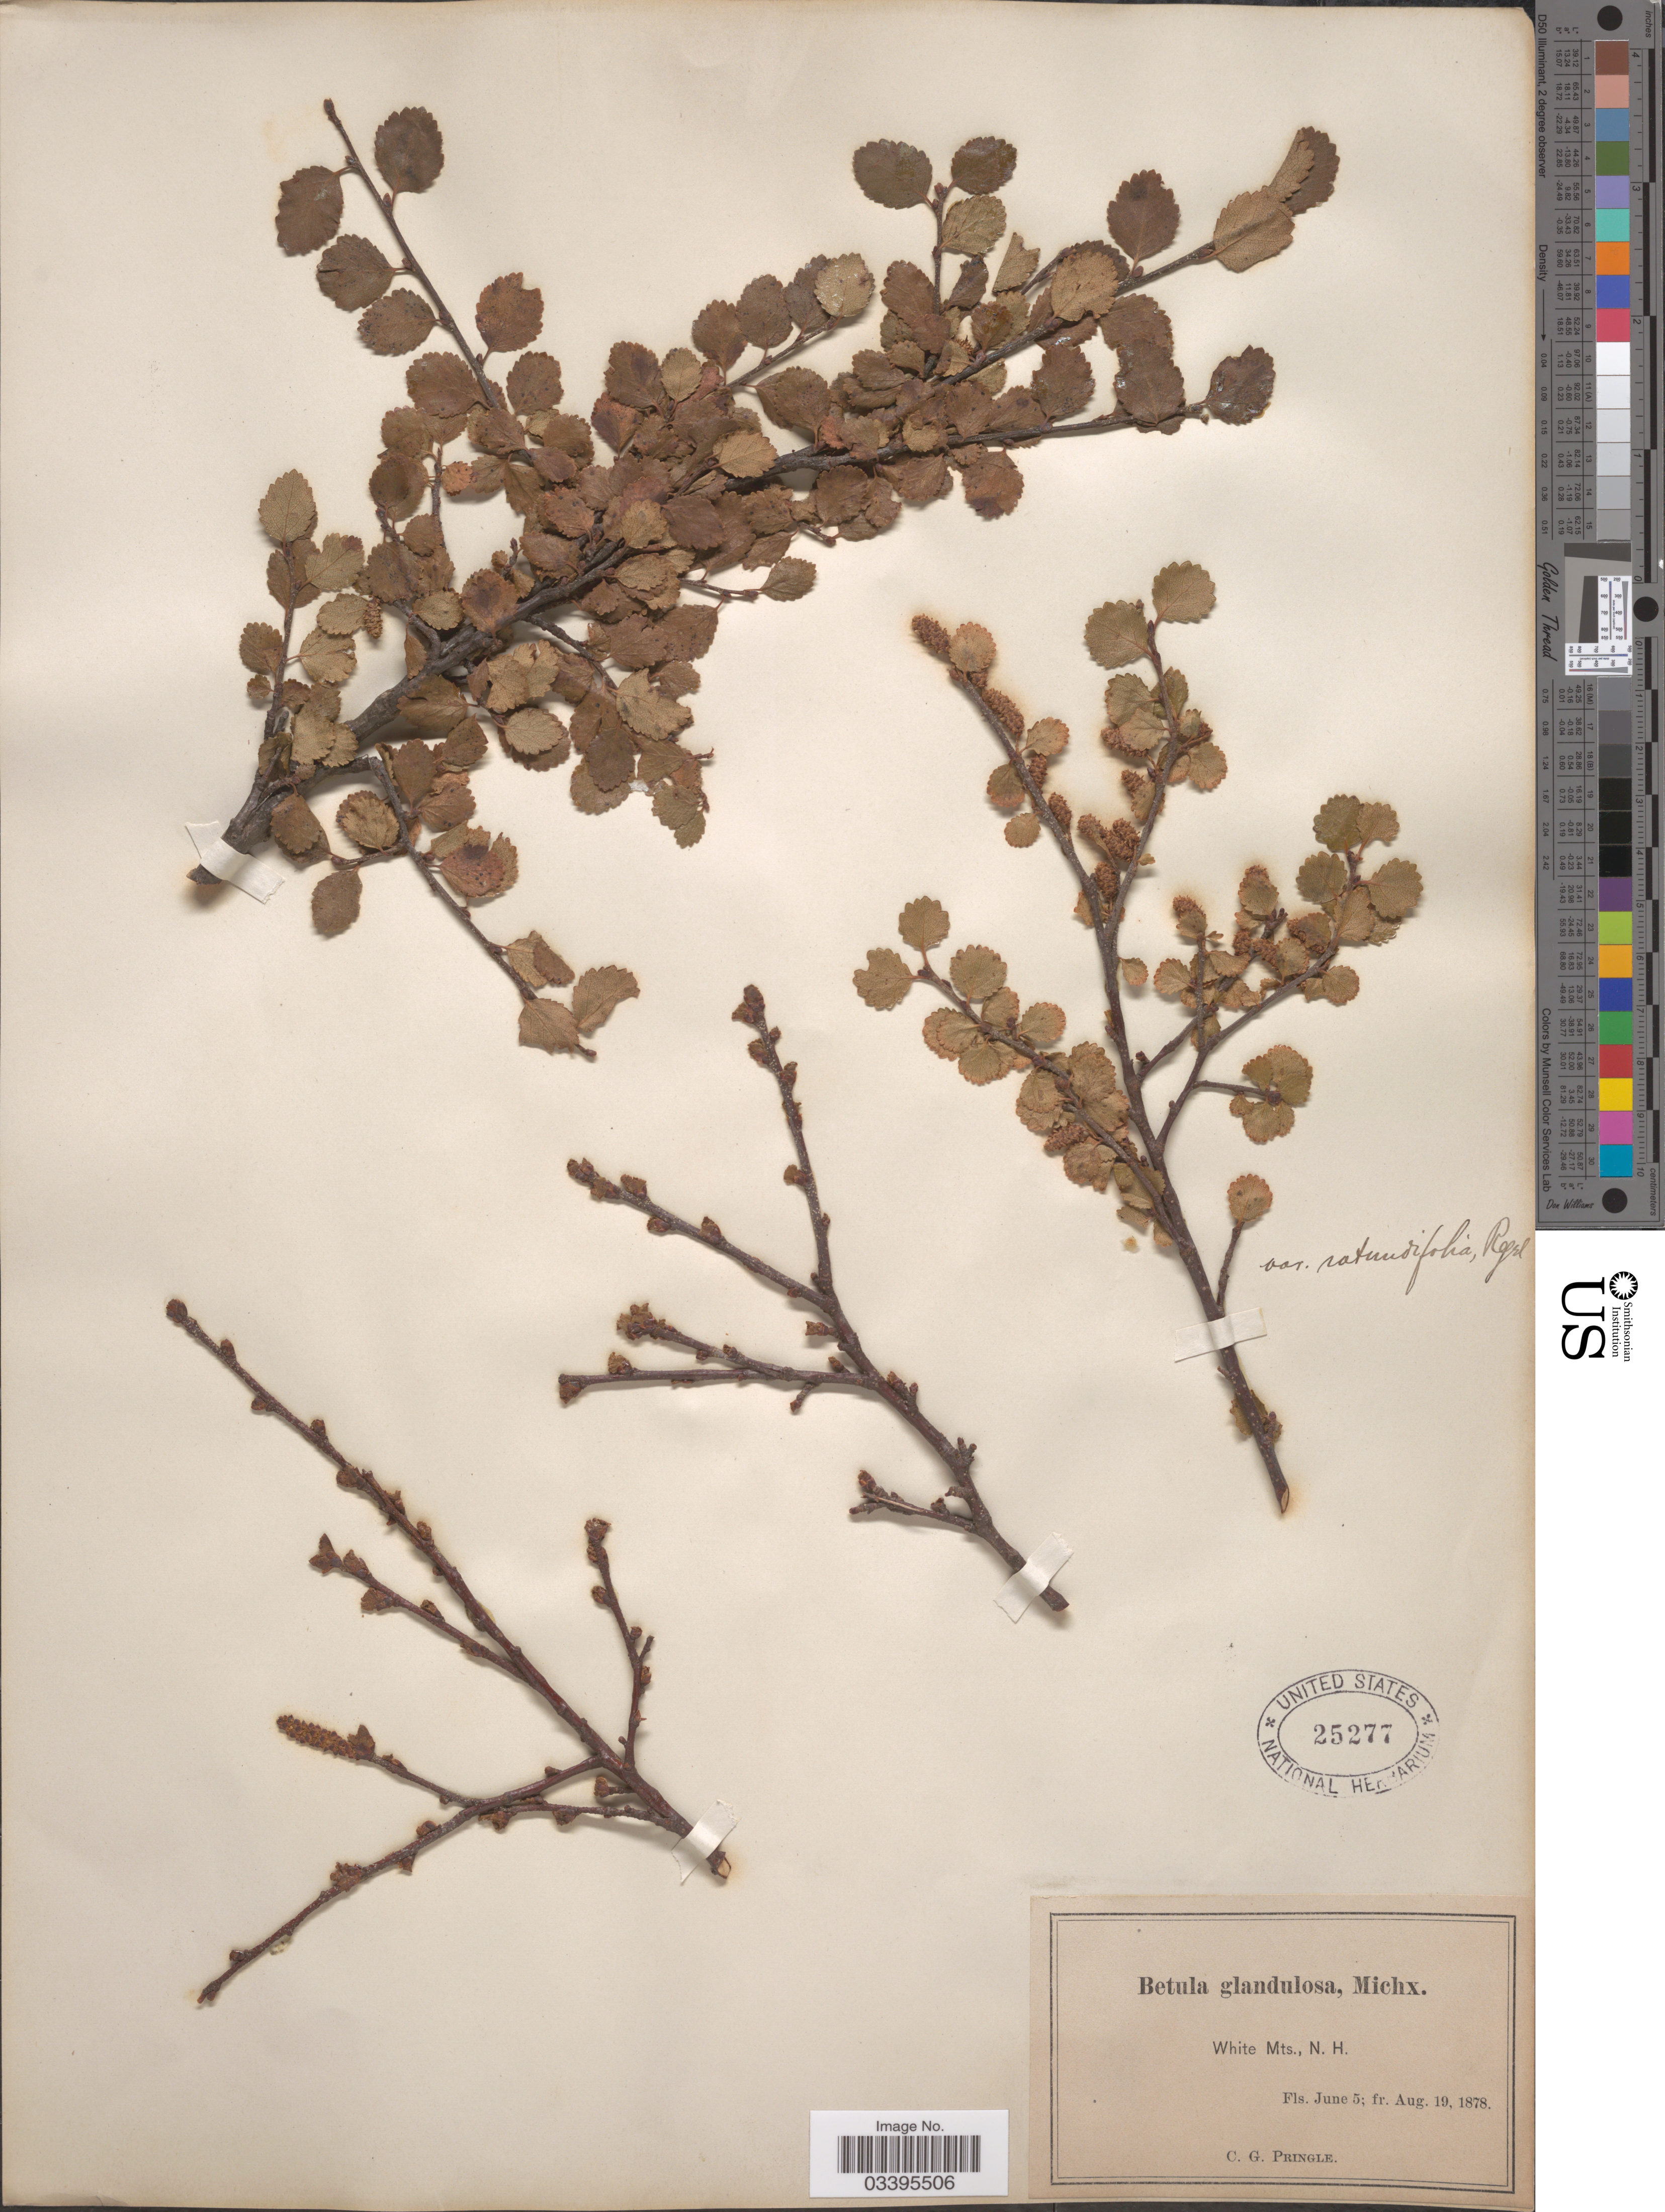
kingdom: Plantae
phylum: Tracheophyta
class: Magnoliopsida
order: Fagales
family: Betulaceae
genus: Betula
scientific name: Betula glandulosa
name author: Michx.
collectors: C. G. Pringle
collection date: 1878-06-05/1878-08-19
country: United States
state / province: New Hampshire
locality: White Mts.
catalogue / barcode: US 25277